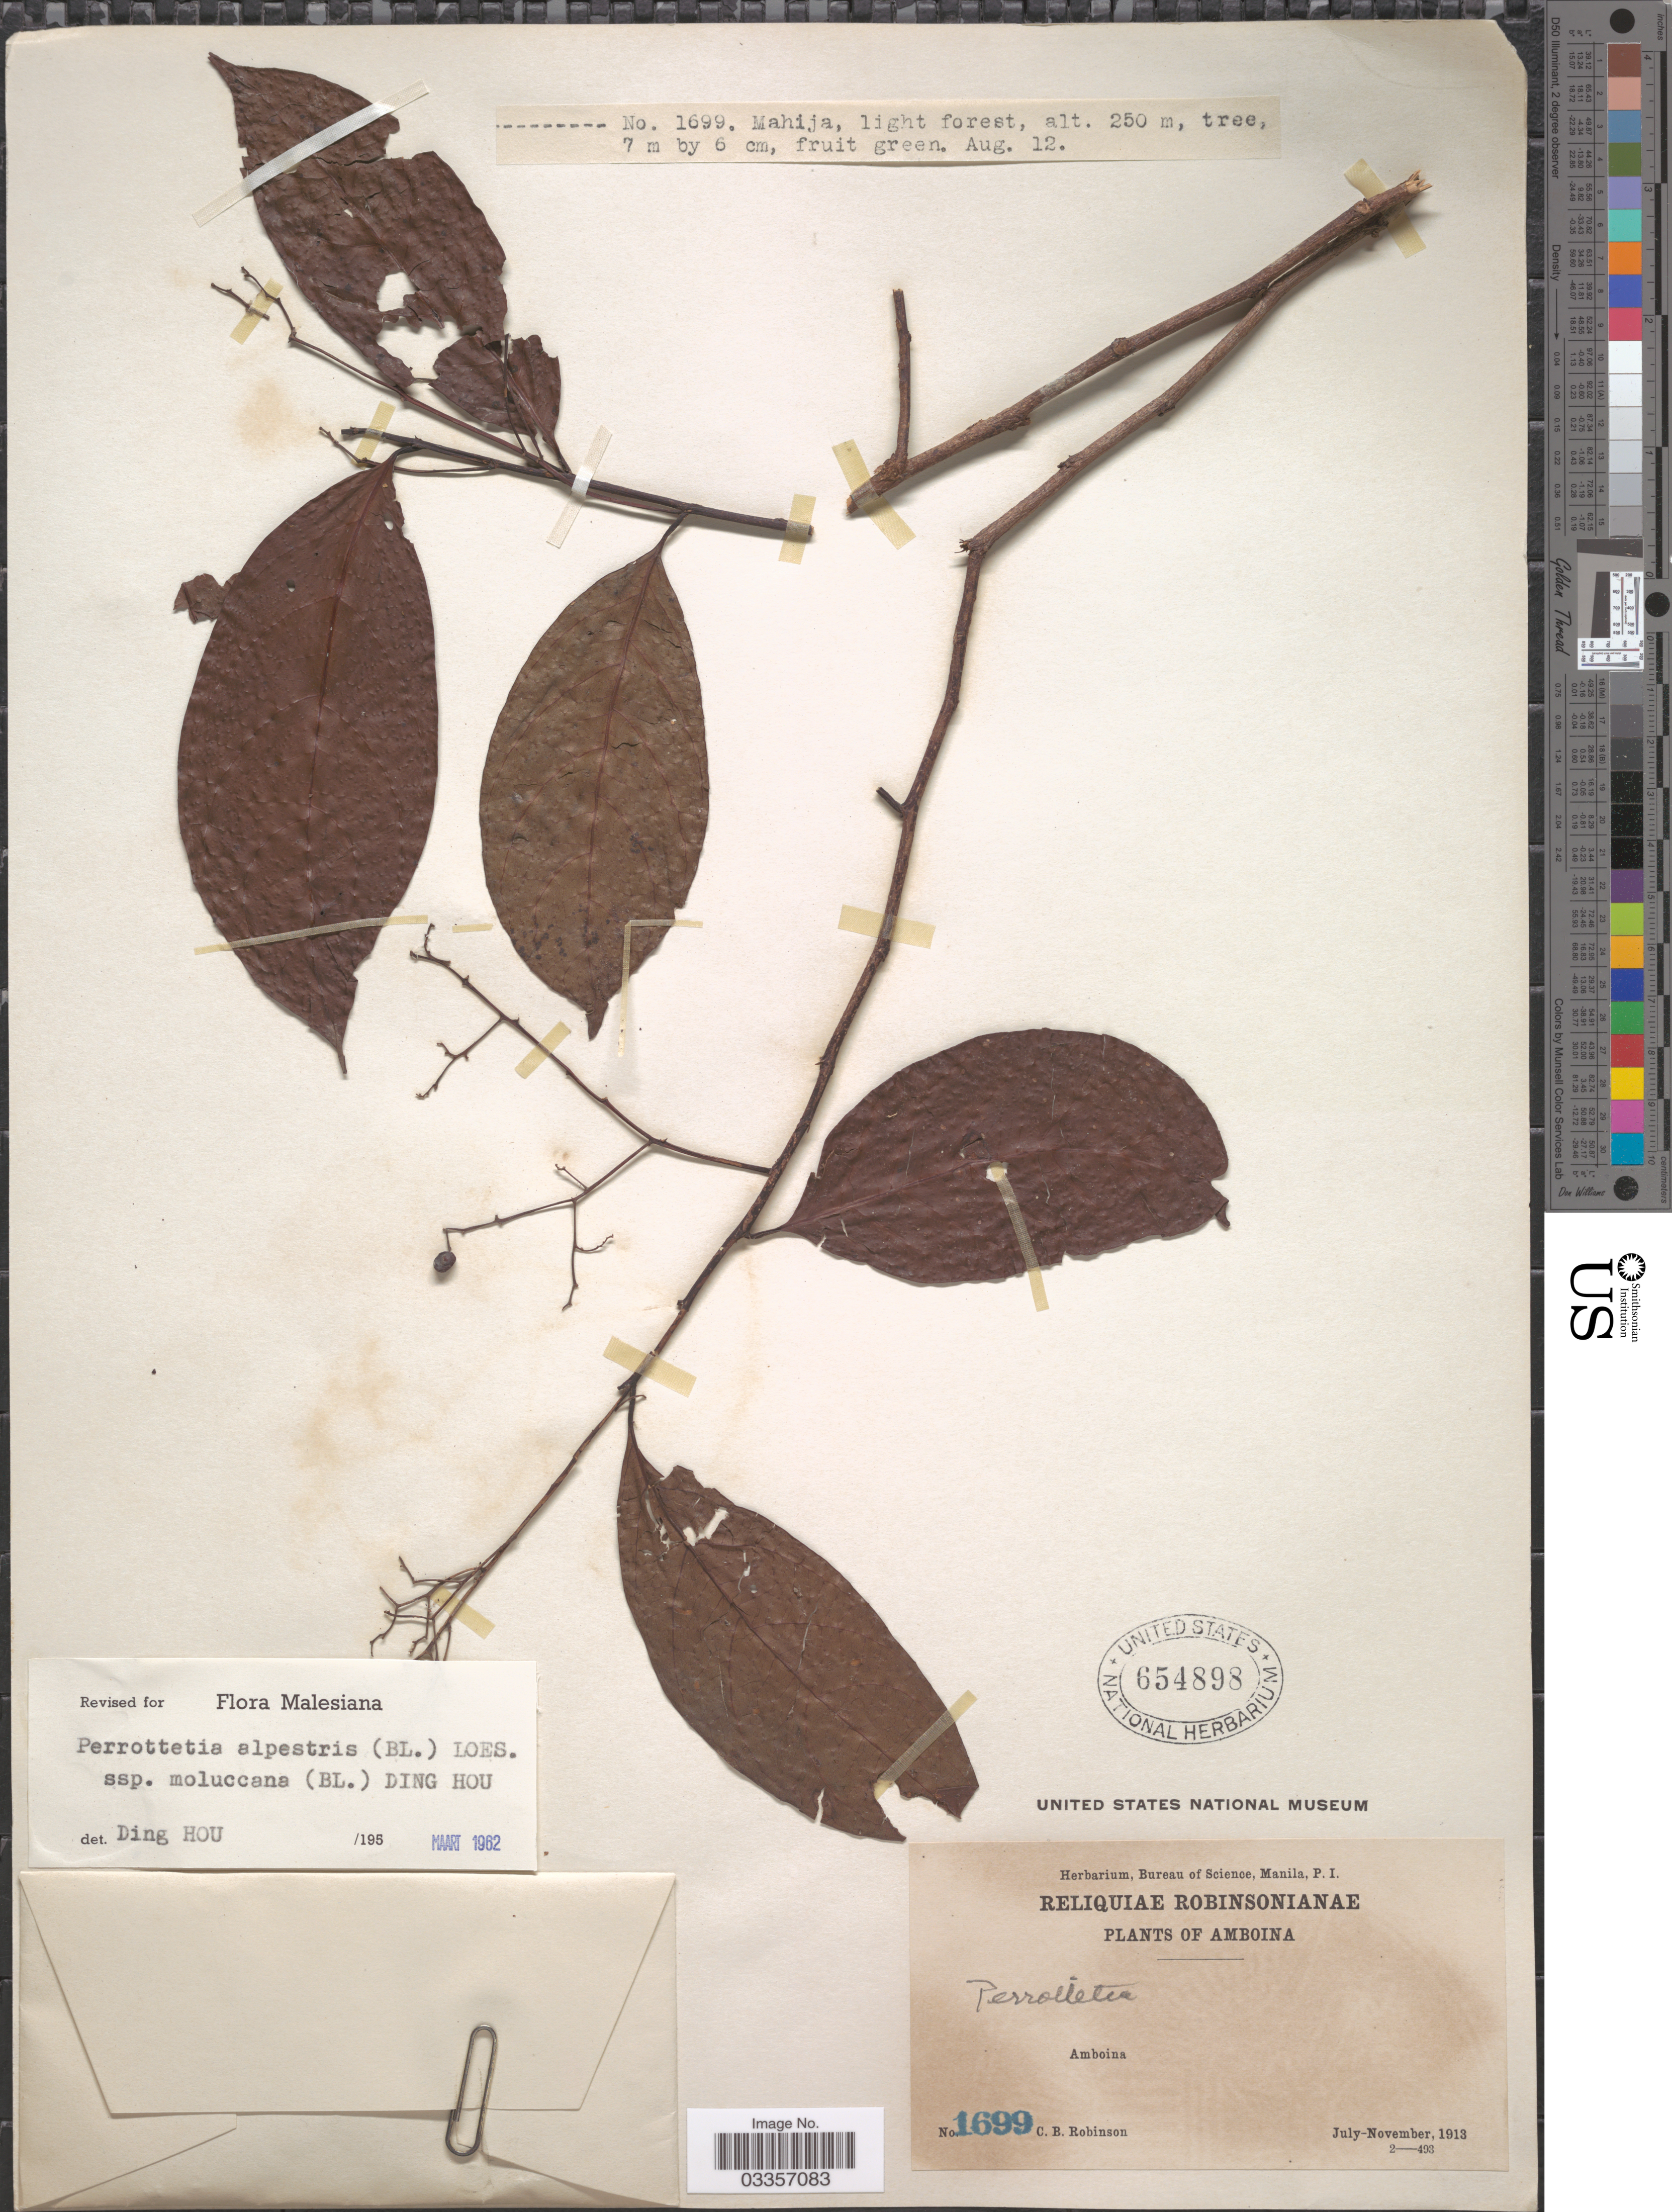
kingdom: Plantae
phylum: Tracheophyta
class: Magnoliopsida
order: Huerteales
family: Dipentodontaceae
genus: Perrottetia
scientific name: Perrottetia alpestris subsp. moluccana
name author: (Blume) Ding Hou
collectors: C. Robinson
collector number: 1699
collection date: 1913-08-12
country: Indonesia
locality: Amboina.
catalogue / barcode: US 654898